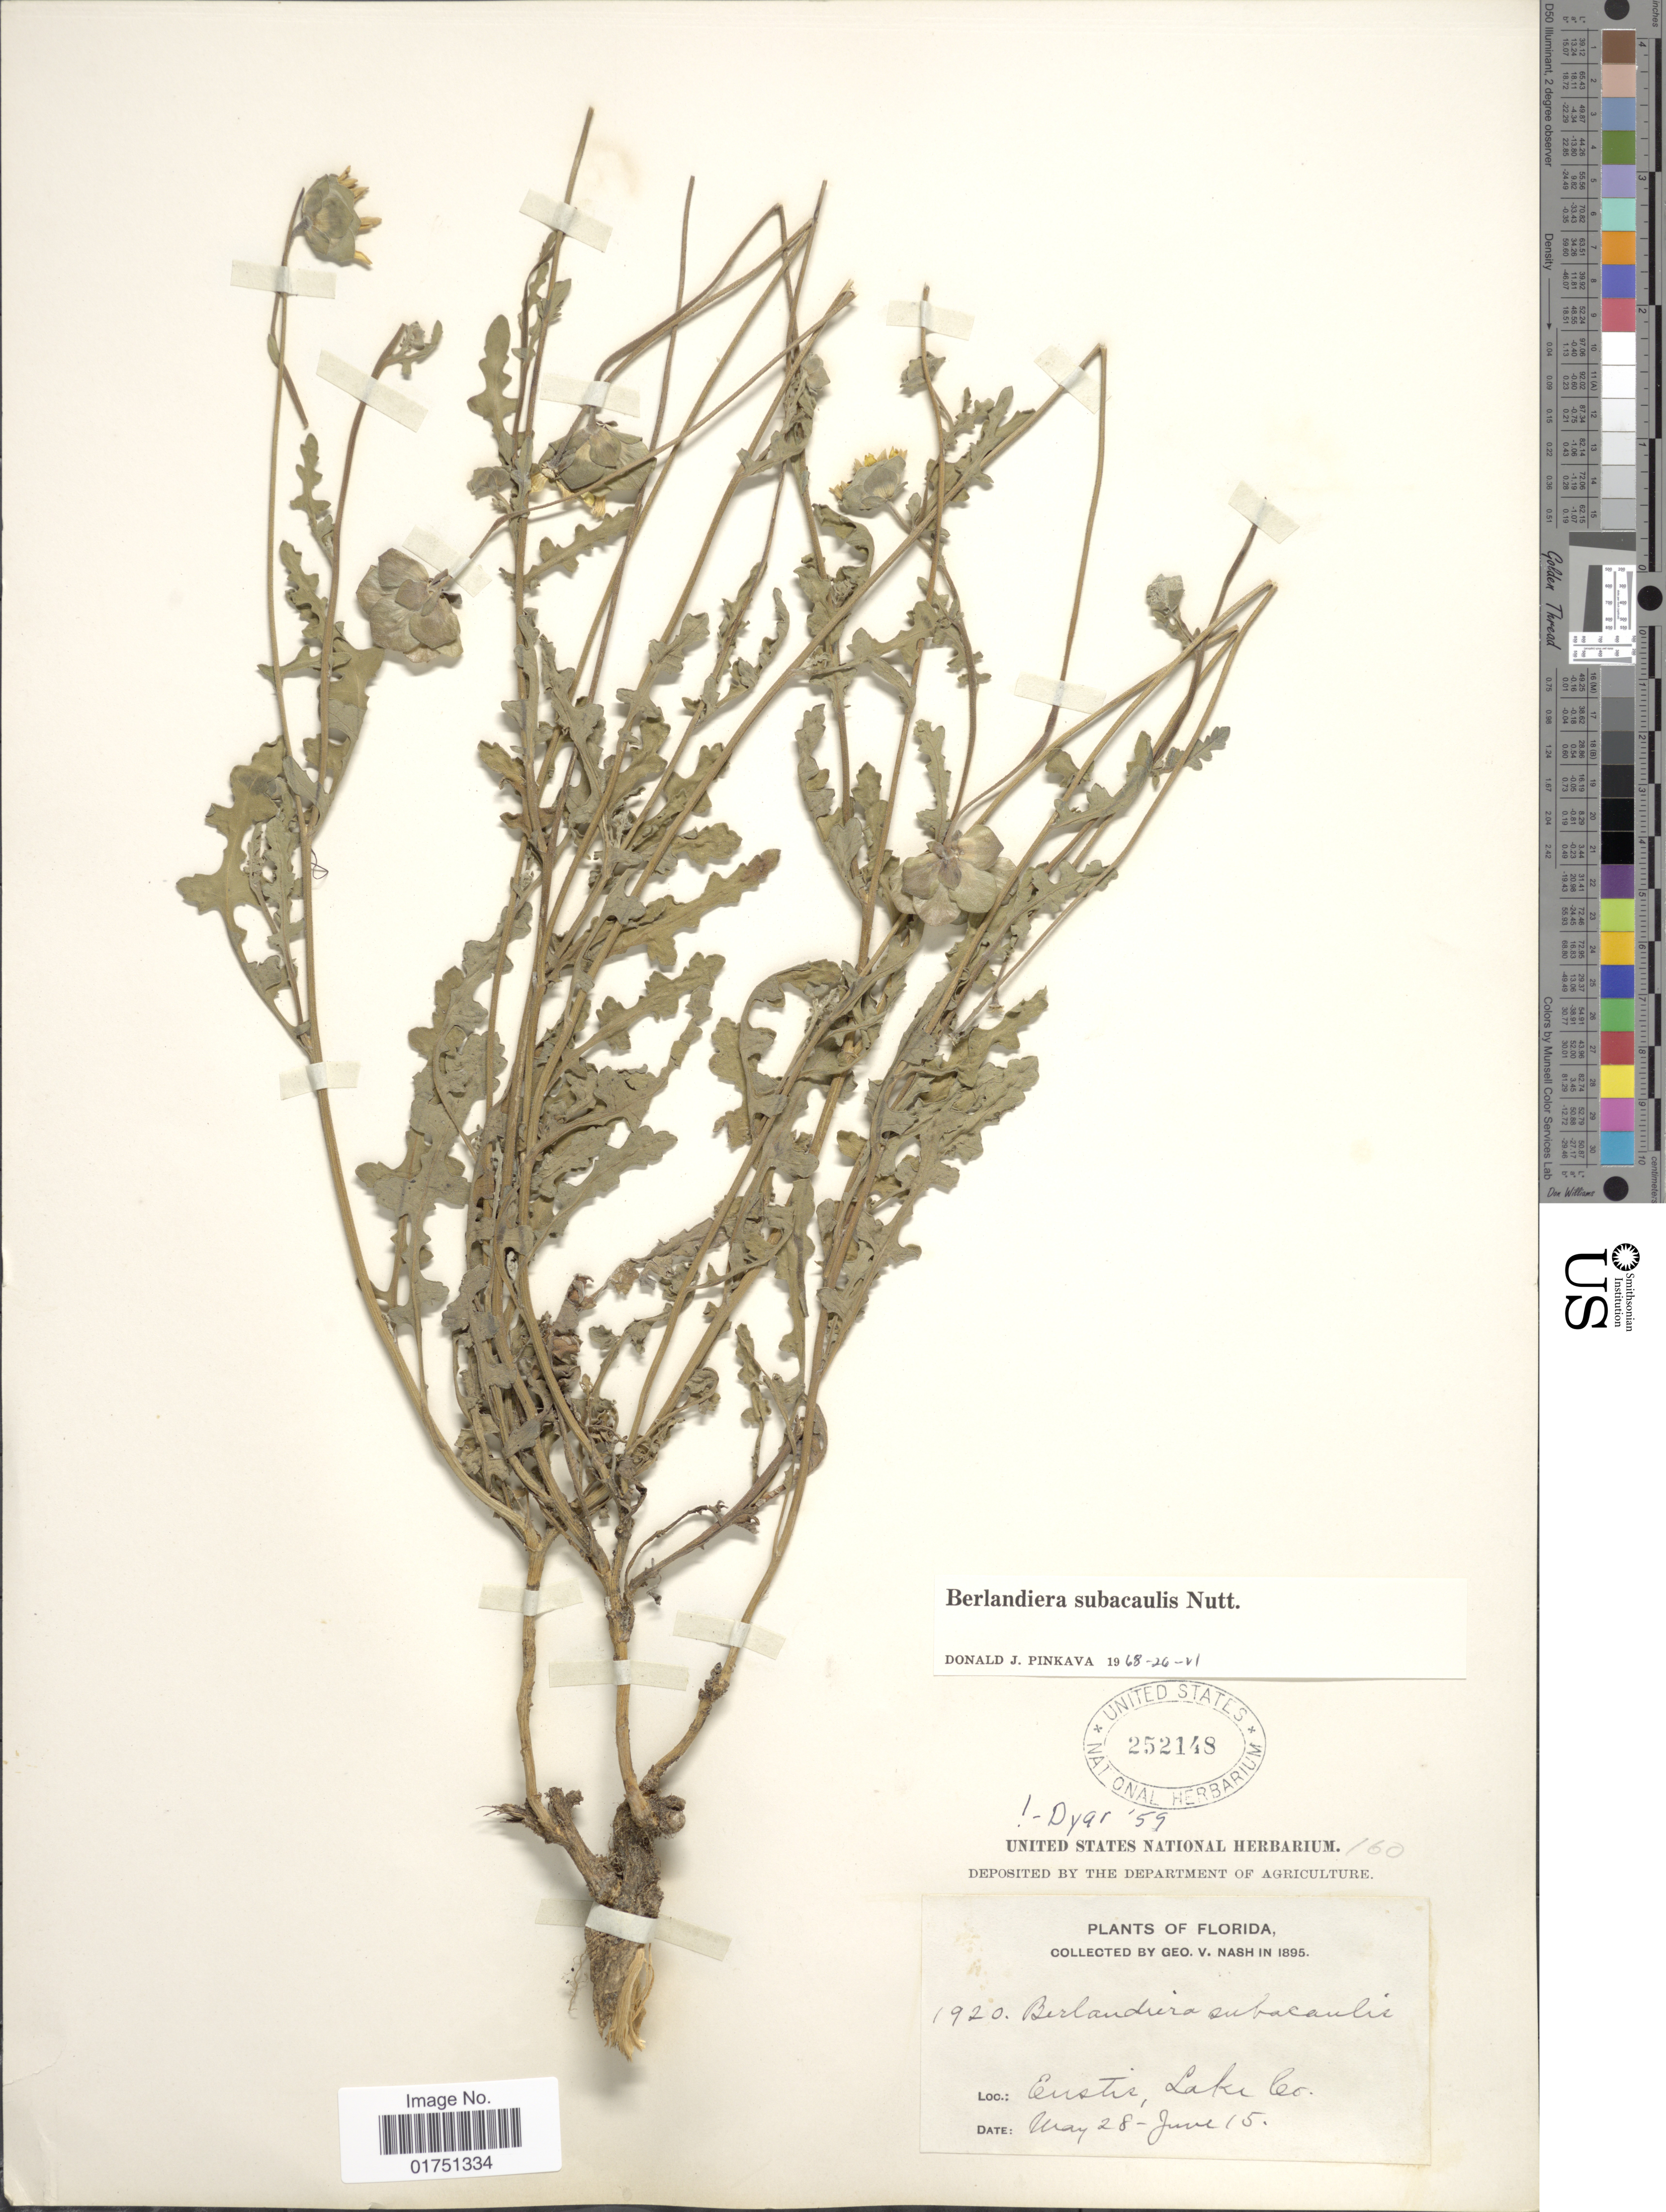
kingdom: Plantae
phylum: Tracheophyta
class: Magnoliopsida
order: Asterales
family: Asteraceae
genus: Berlandiera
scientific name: Berlandiera subacaulis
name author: Nutt.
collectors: G. V. Nash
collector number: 1920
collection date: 1895-05-28/1895-06-15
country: United States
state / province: Florida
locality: Eustis, Lake Co.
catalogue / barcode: US 252148